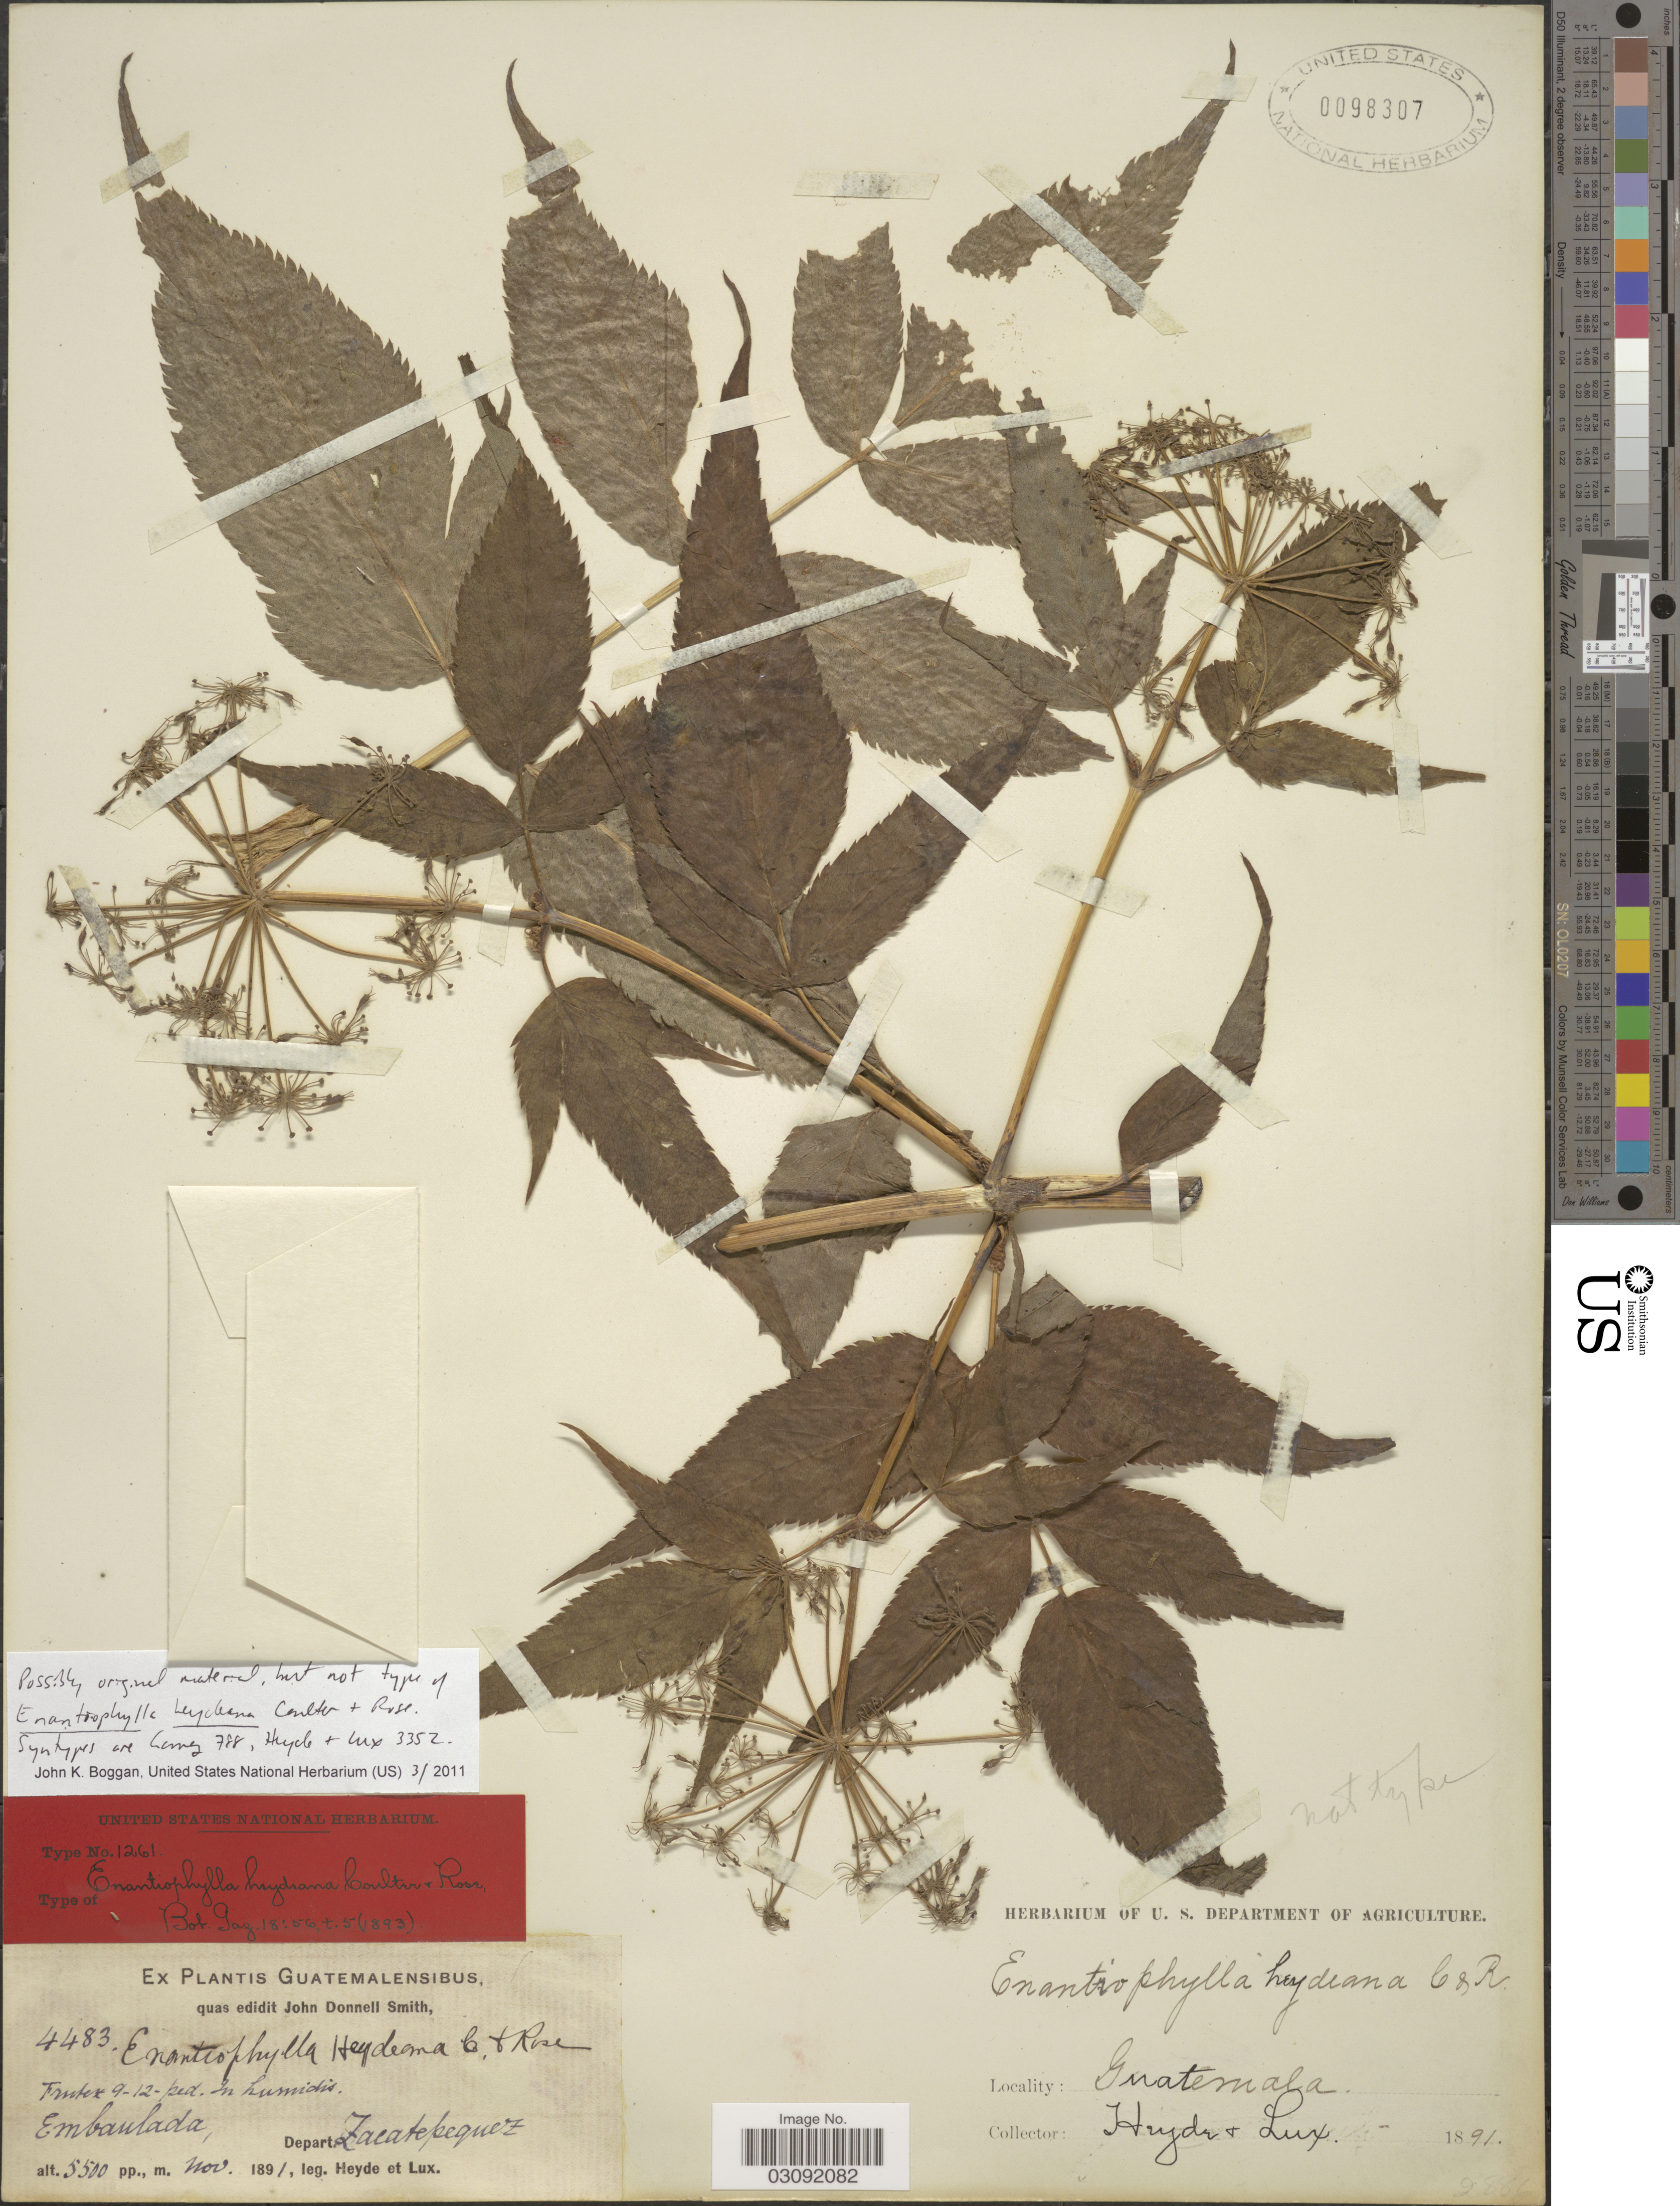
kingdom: Plantae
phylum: Tracheophyta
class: Magnoliopsida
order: Apiales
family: Apiaceae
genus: Enantiophylla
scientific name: Enantiophylla heydeana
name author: J.M. Coult. & Rose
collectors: Heyde & Lux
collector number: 4483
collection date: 1891-11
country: Guatemala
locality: Embaulada, Depart. Zacatepequez.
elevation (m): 1676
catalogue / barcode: US 98307